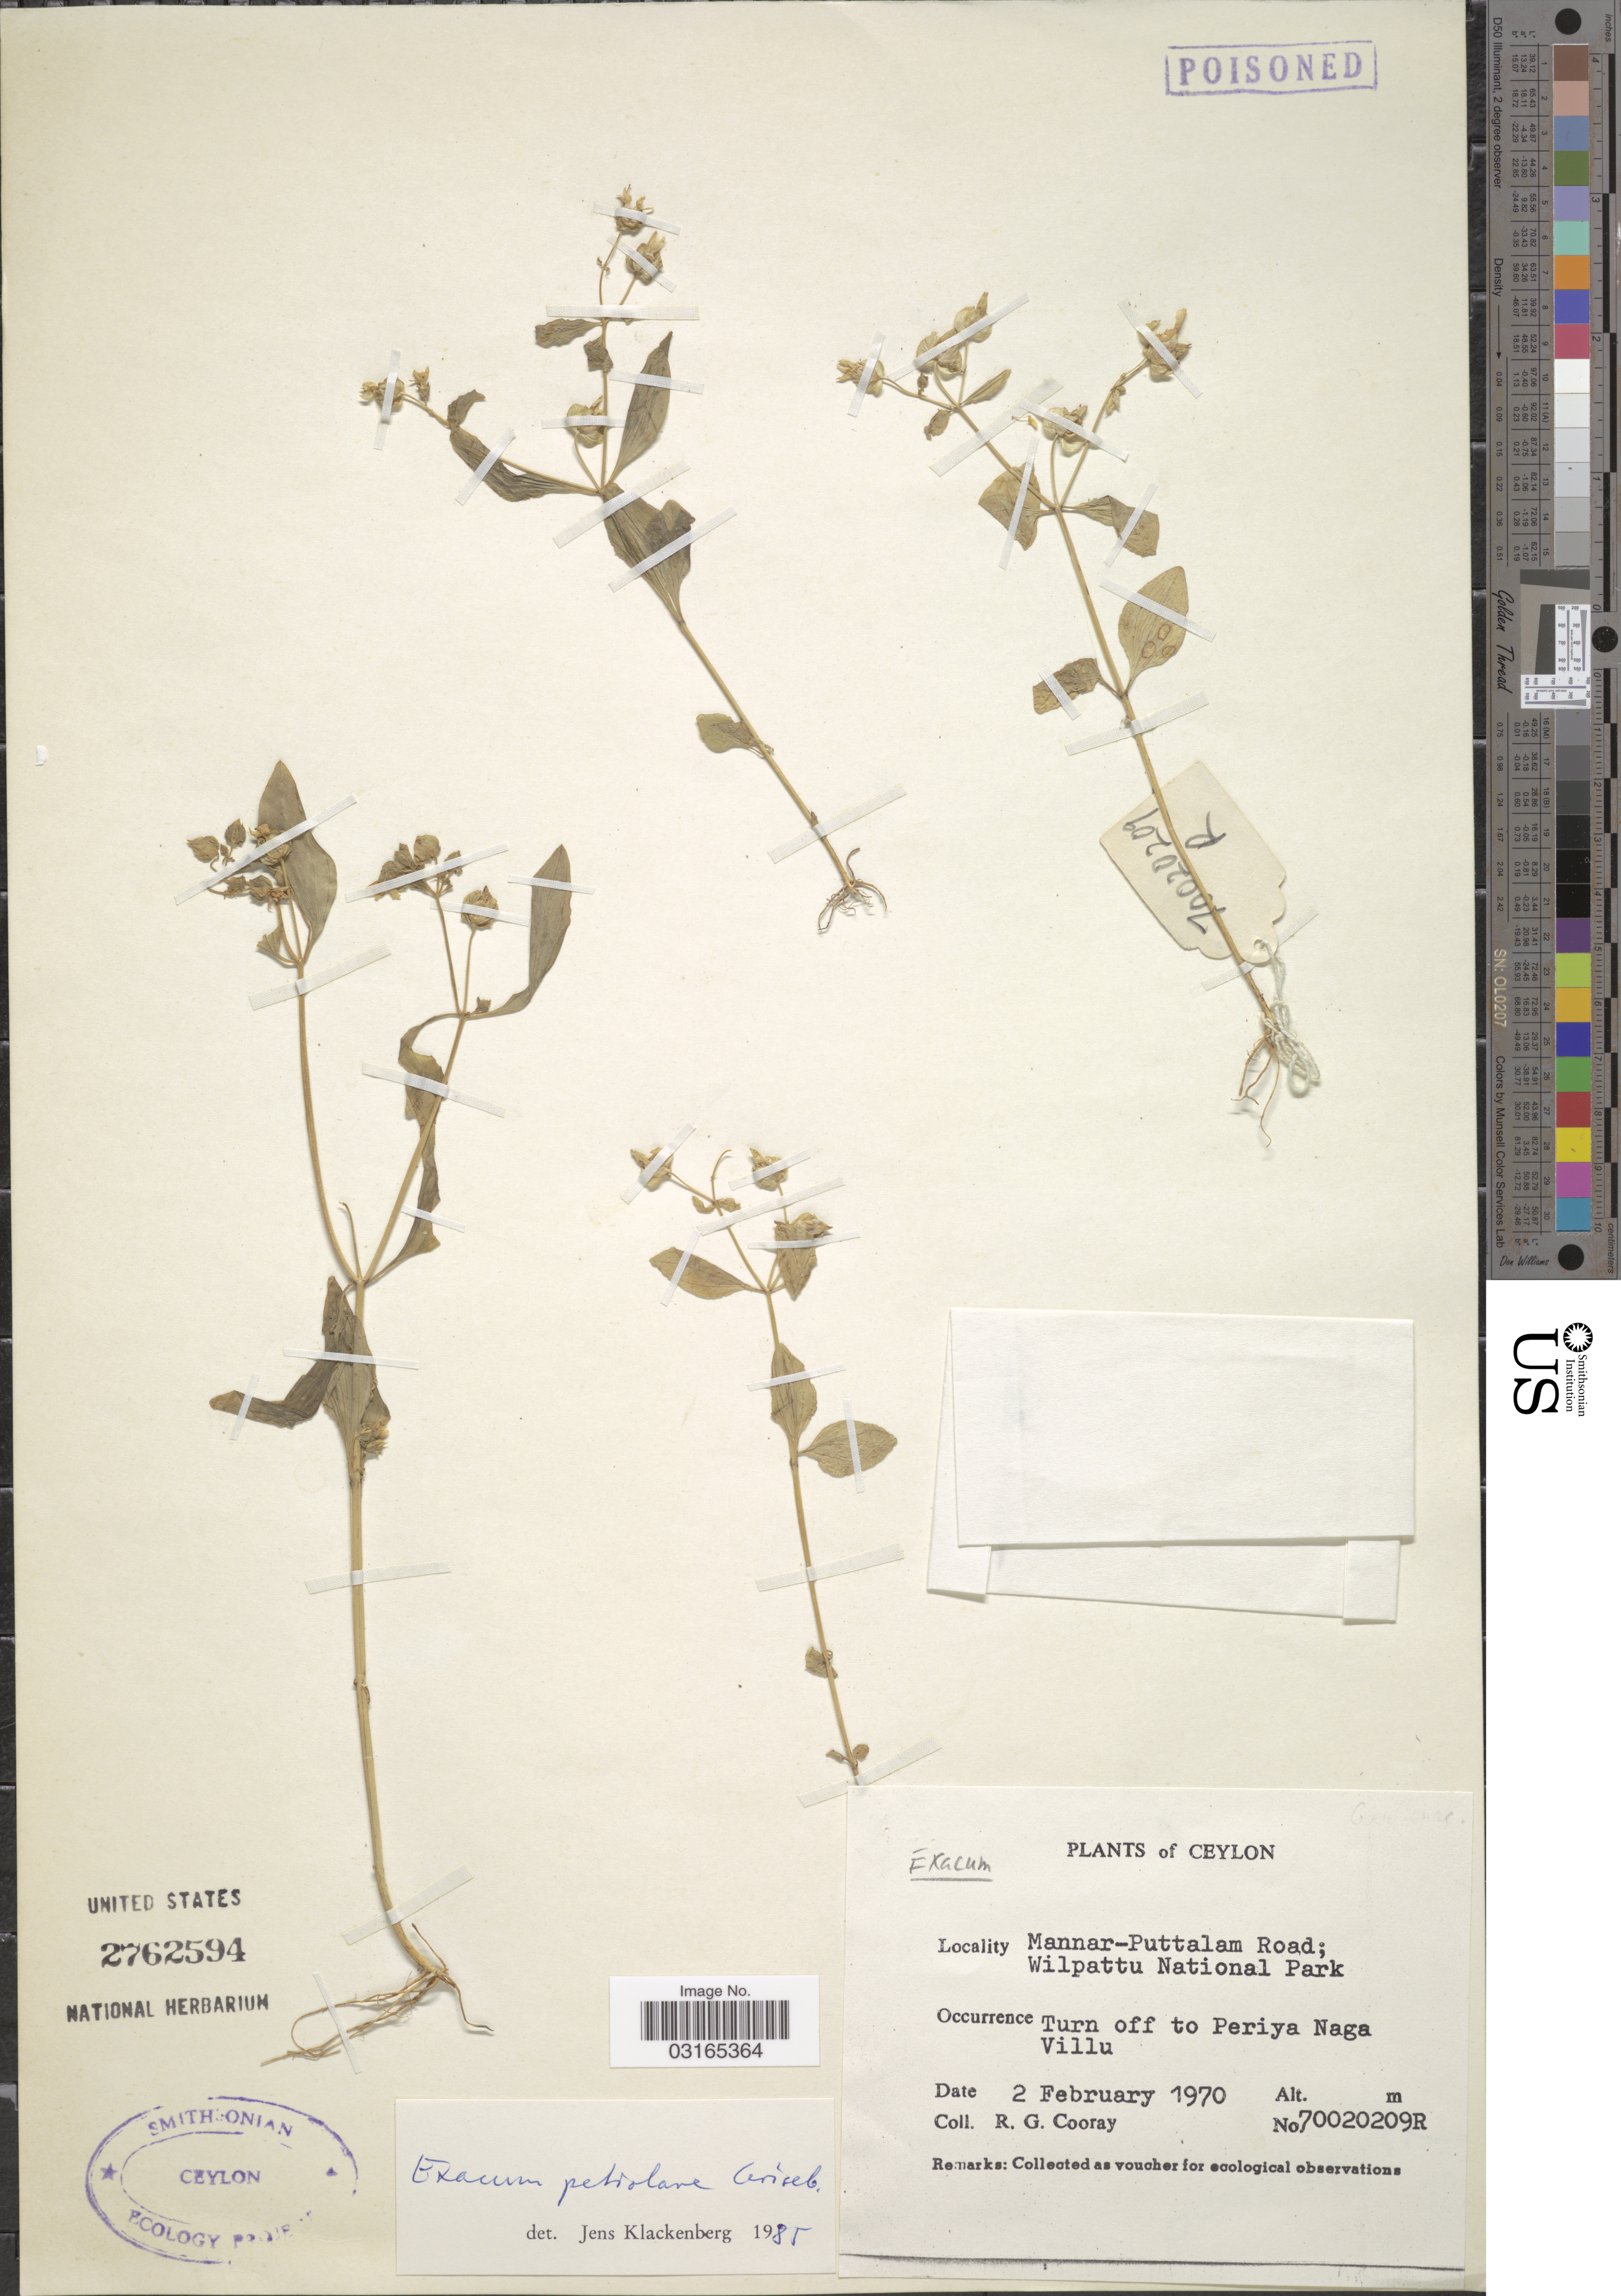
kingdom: Plantae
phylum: Tracheophyta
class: Magnoliopsida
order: Gentianales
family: Gentianaceae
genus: Exacum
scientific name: Exacum petiolare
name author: Griseb.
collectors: R. Cooray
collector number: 70020209R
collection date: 1970-02-02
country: Sri Lanka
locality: Ceylon. Mannar-Puttalam Road; Wilpattu National Park. Turn off to Periya Naga Villu.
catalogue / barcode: US 2762594